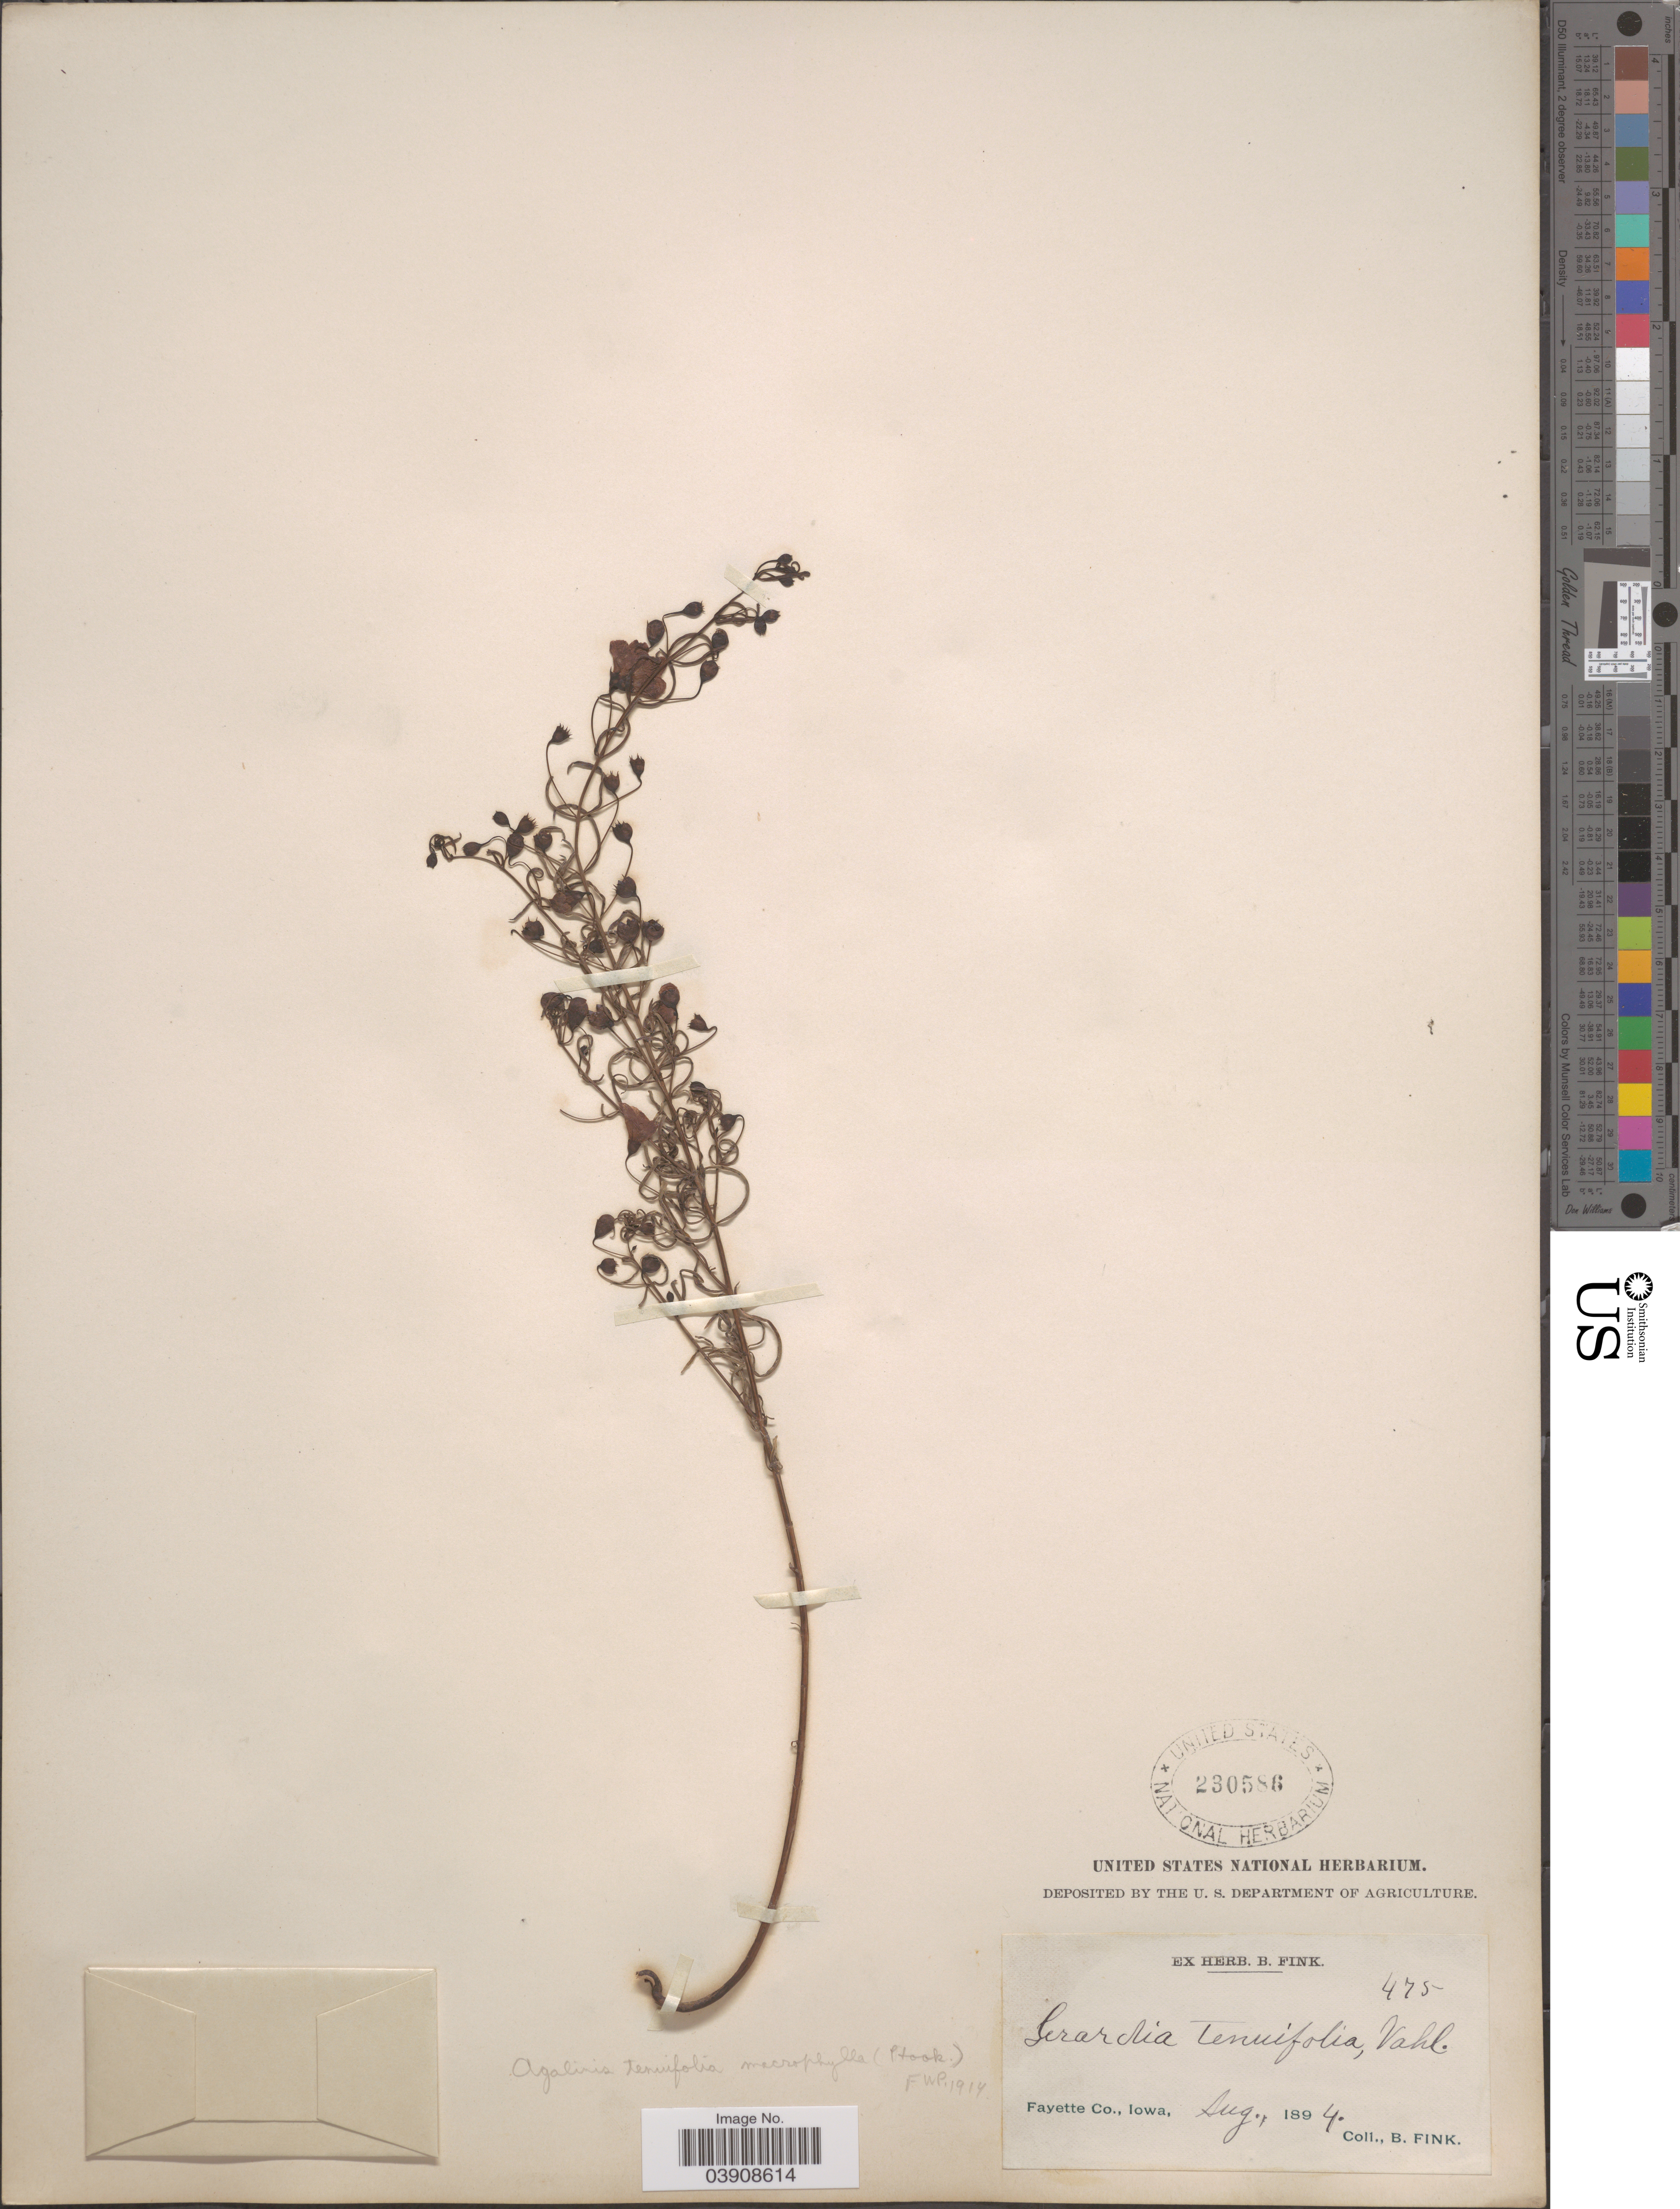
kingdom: Plantae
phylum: Tracheophyta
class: Magnoliopsida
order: Lamiales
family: Orobanchaceae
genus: Agalinis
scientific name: Agalinis tenuifolia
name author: (Vahl) Raf.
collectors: B. Fink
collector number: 475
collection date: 1894-08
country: United States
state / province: Iowa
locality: Fayette Co.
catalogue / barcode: US 230586